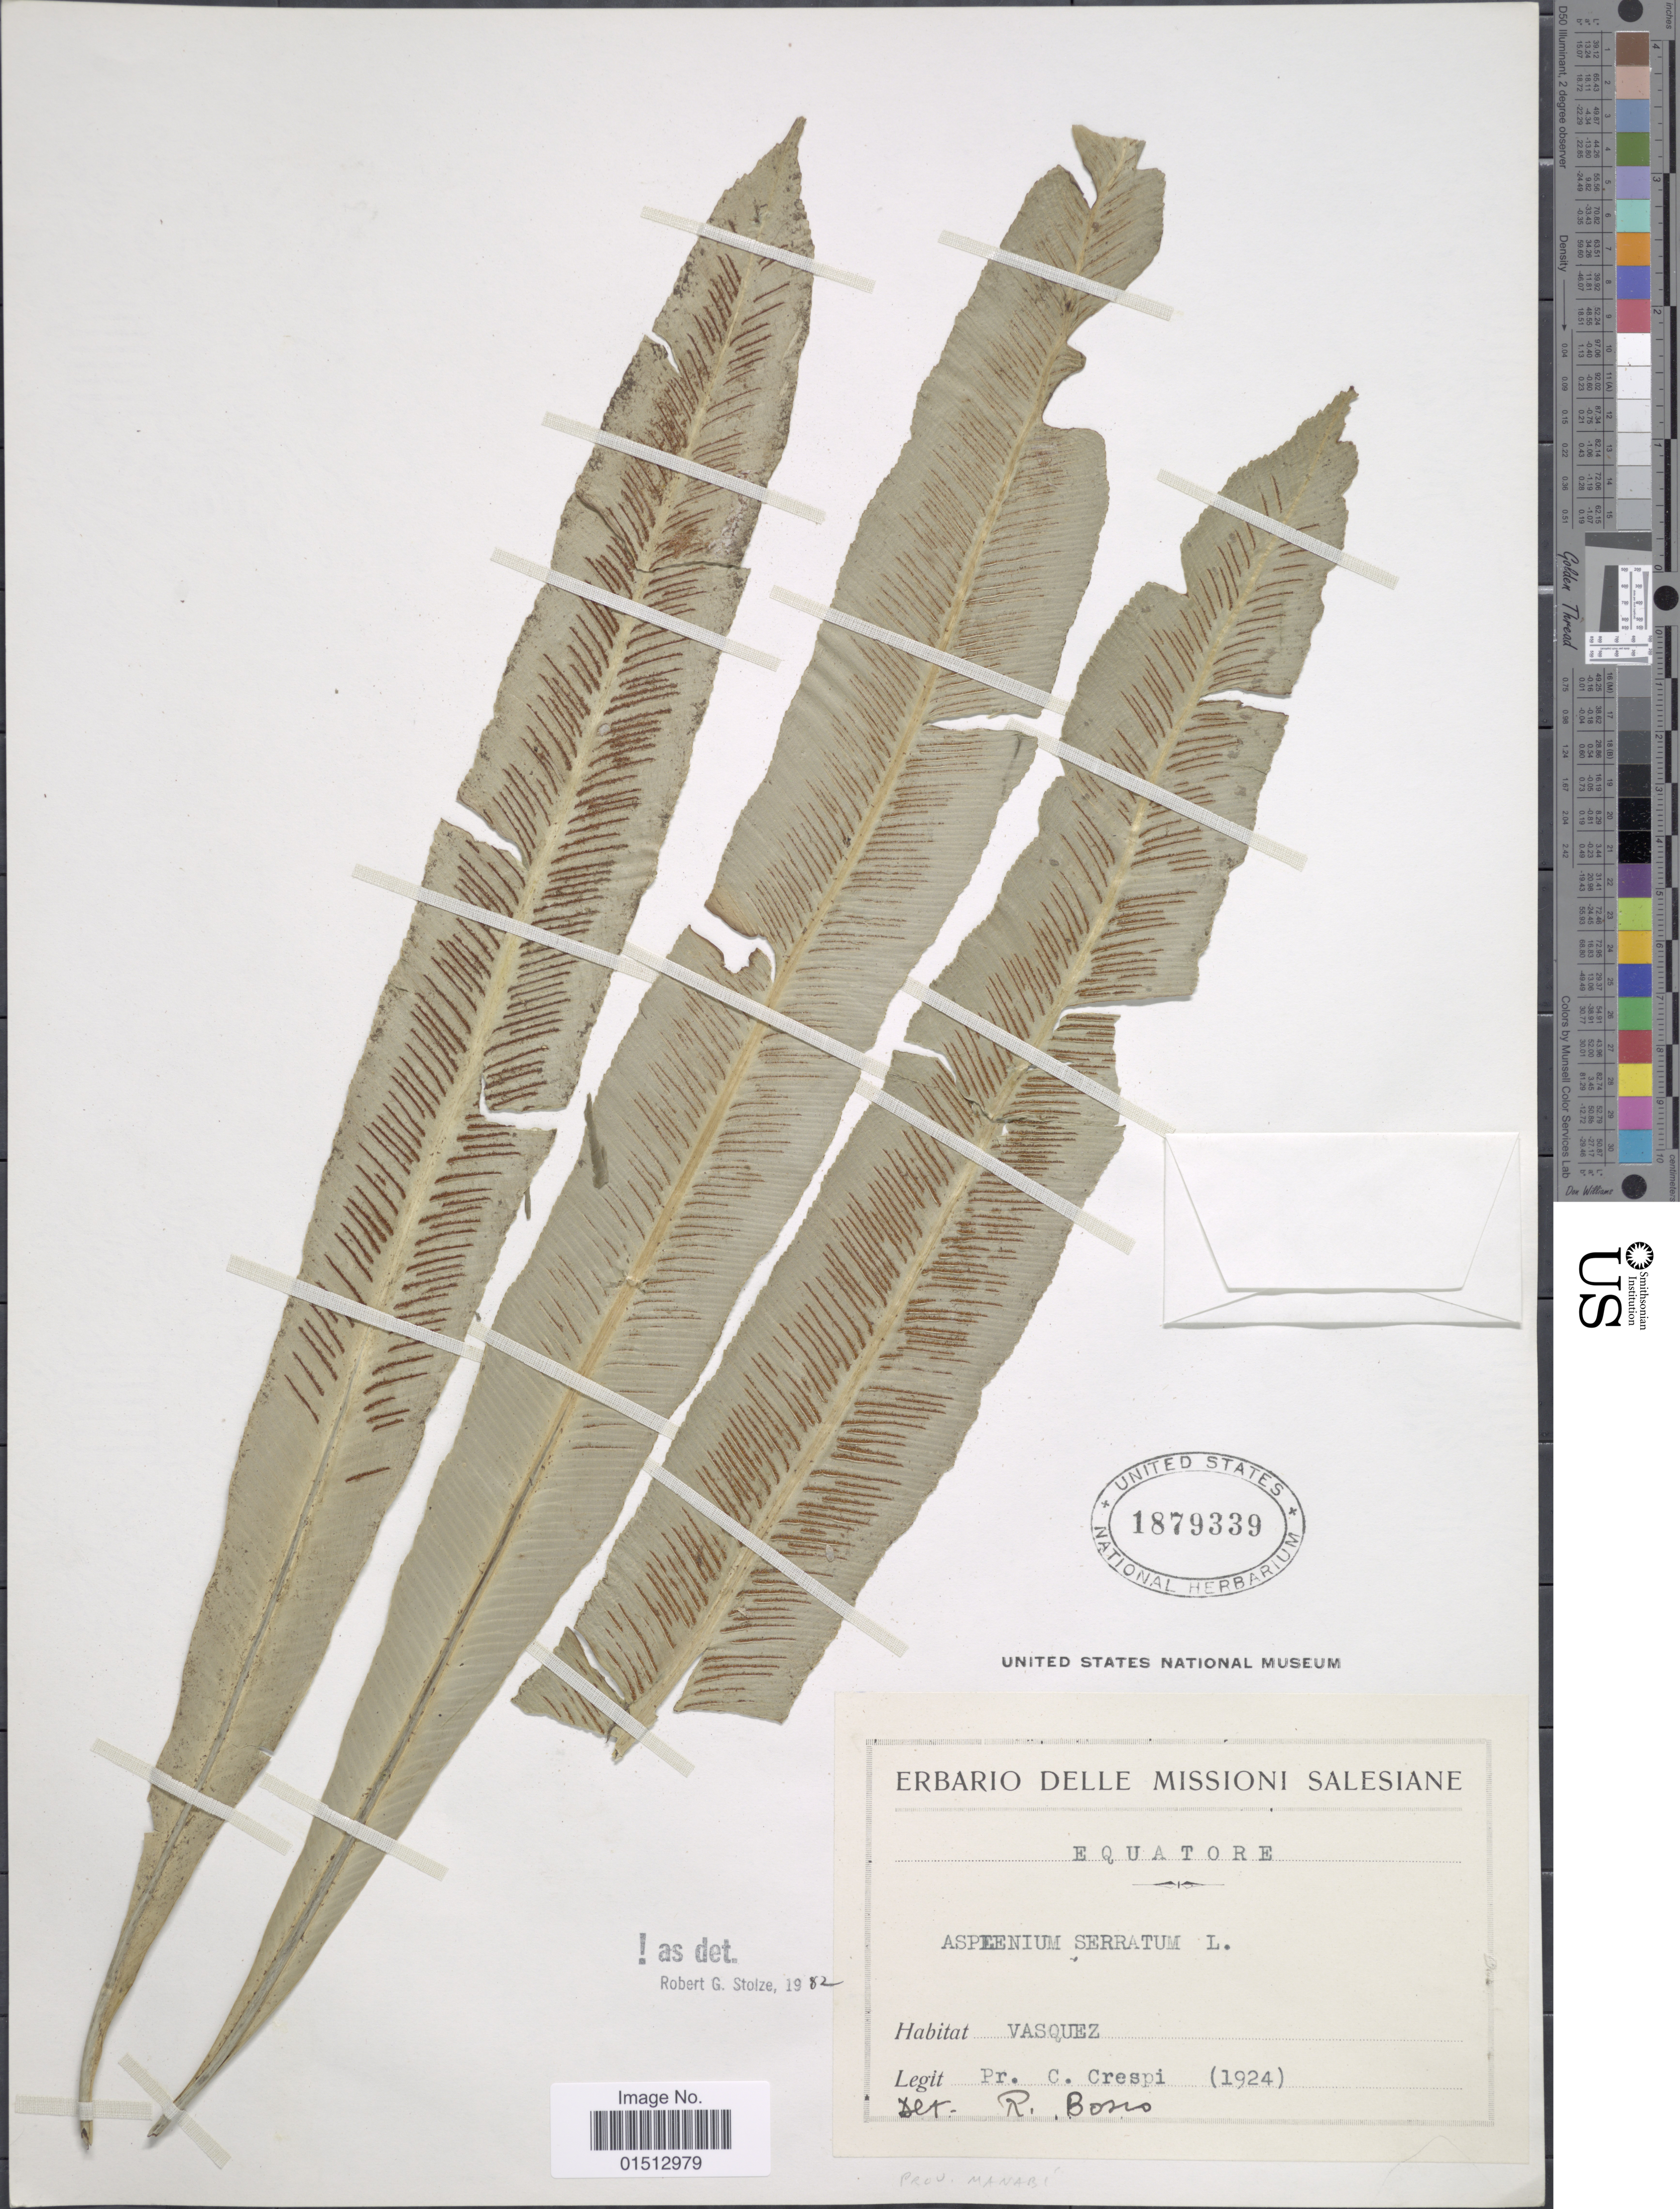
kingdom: Plantae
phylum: Tracheophyta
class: Polypodiopsida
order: Polypodiales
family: Aspleniaceae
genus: Asplenium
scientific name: Asplenium serratum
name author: L.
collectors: C. Crespi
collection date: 1924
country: Ecuador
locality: Ecuatore, Vasquez.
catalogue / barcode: US 1879339